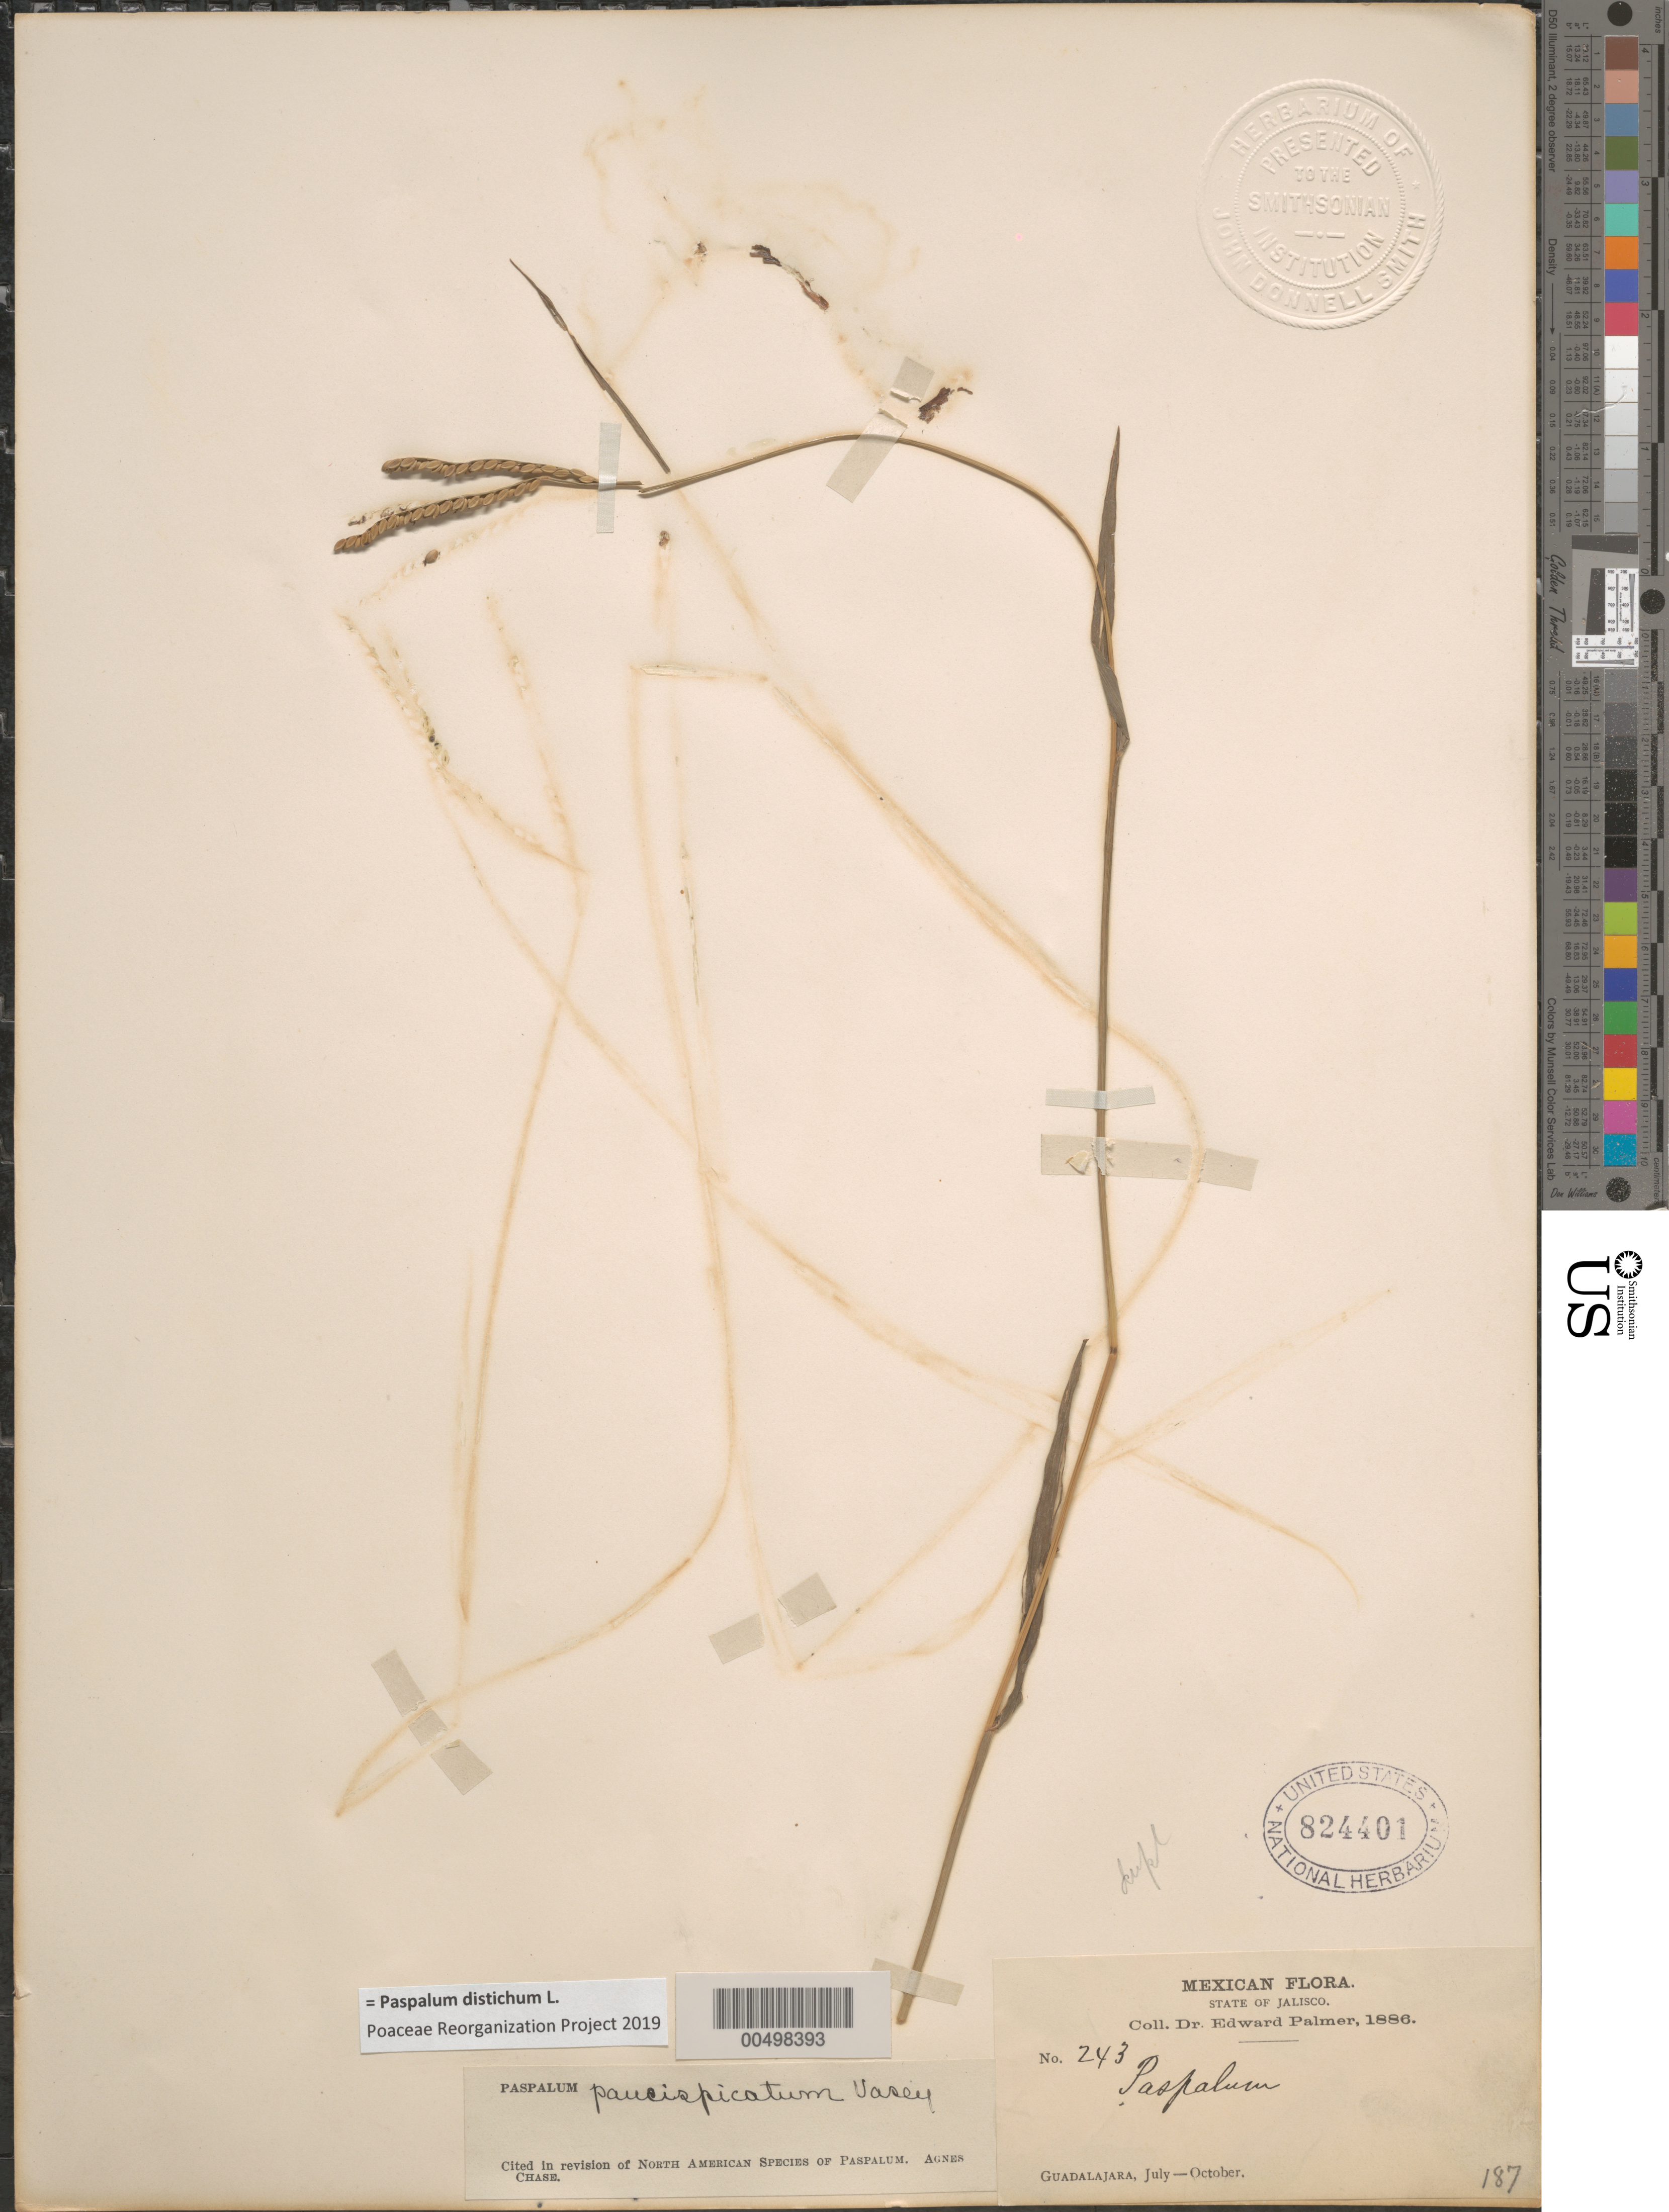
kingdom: Plantae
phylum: Tracheophyta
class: Liliopsida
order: Poales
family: Poaceae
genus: Paspalum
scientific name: Paspalum paucispicatum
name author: Vasey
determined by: Chase, [M.] Agnes, (US)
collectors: E. Palmer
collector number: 243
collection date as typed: Jul 1886 to Oct 1886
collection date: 1886-07/1886-10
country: Mexico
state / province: Jalisco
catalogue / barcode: US 824401